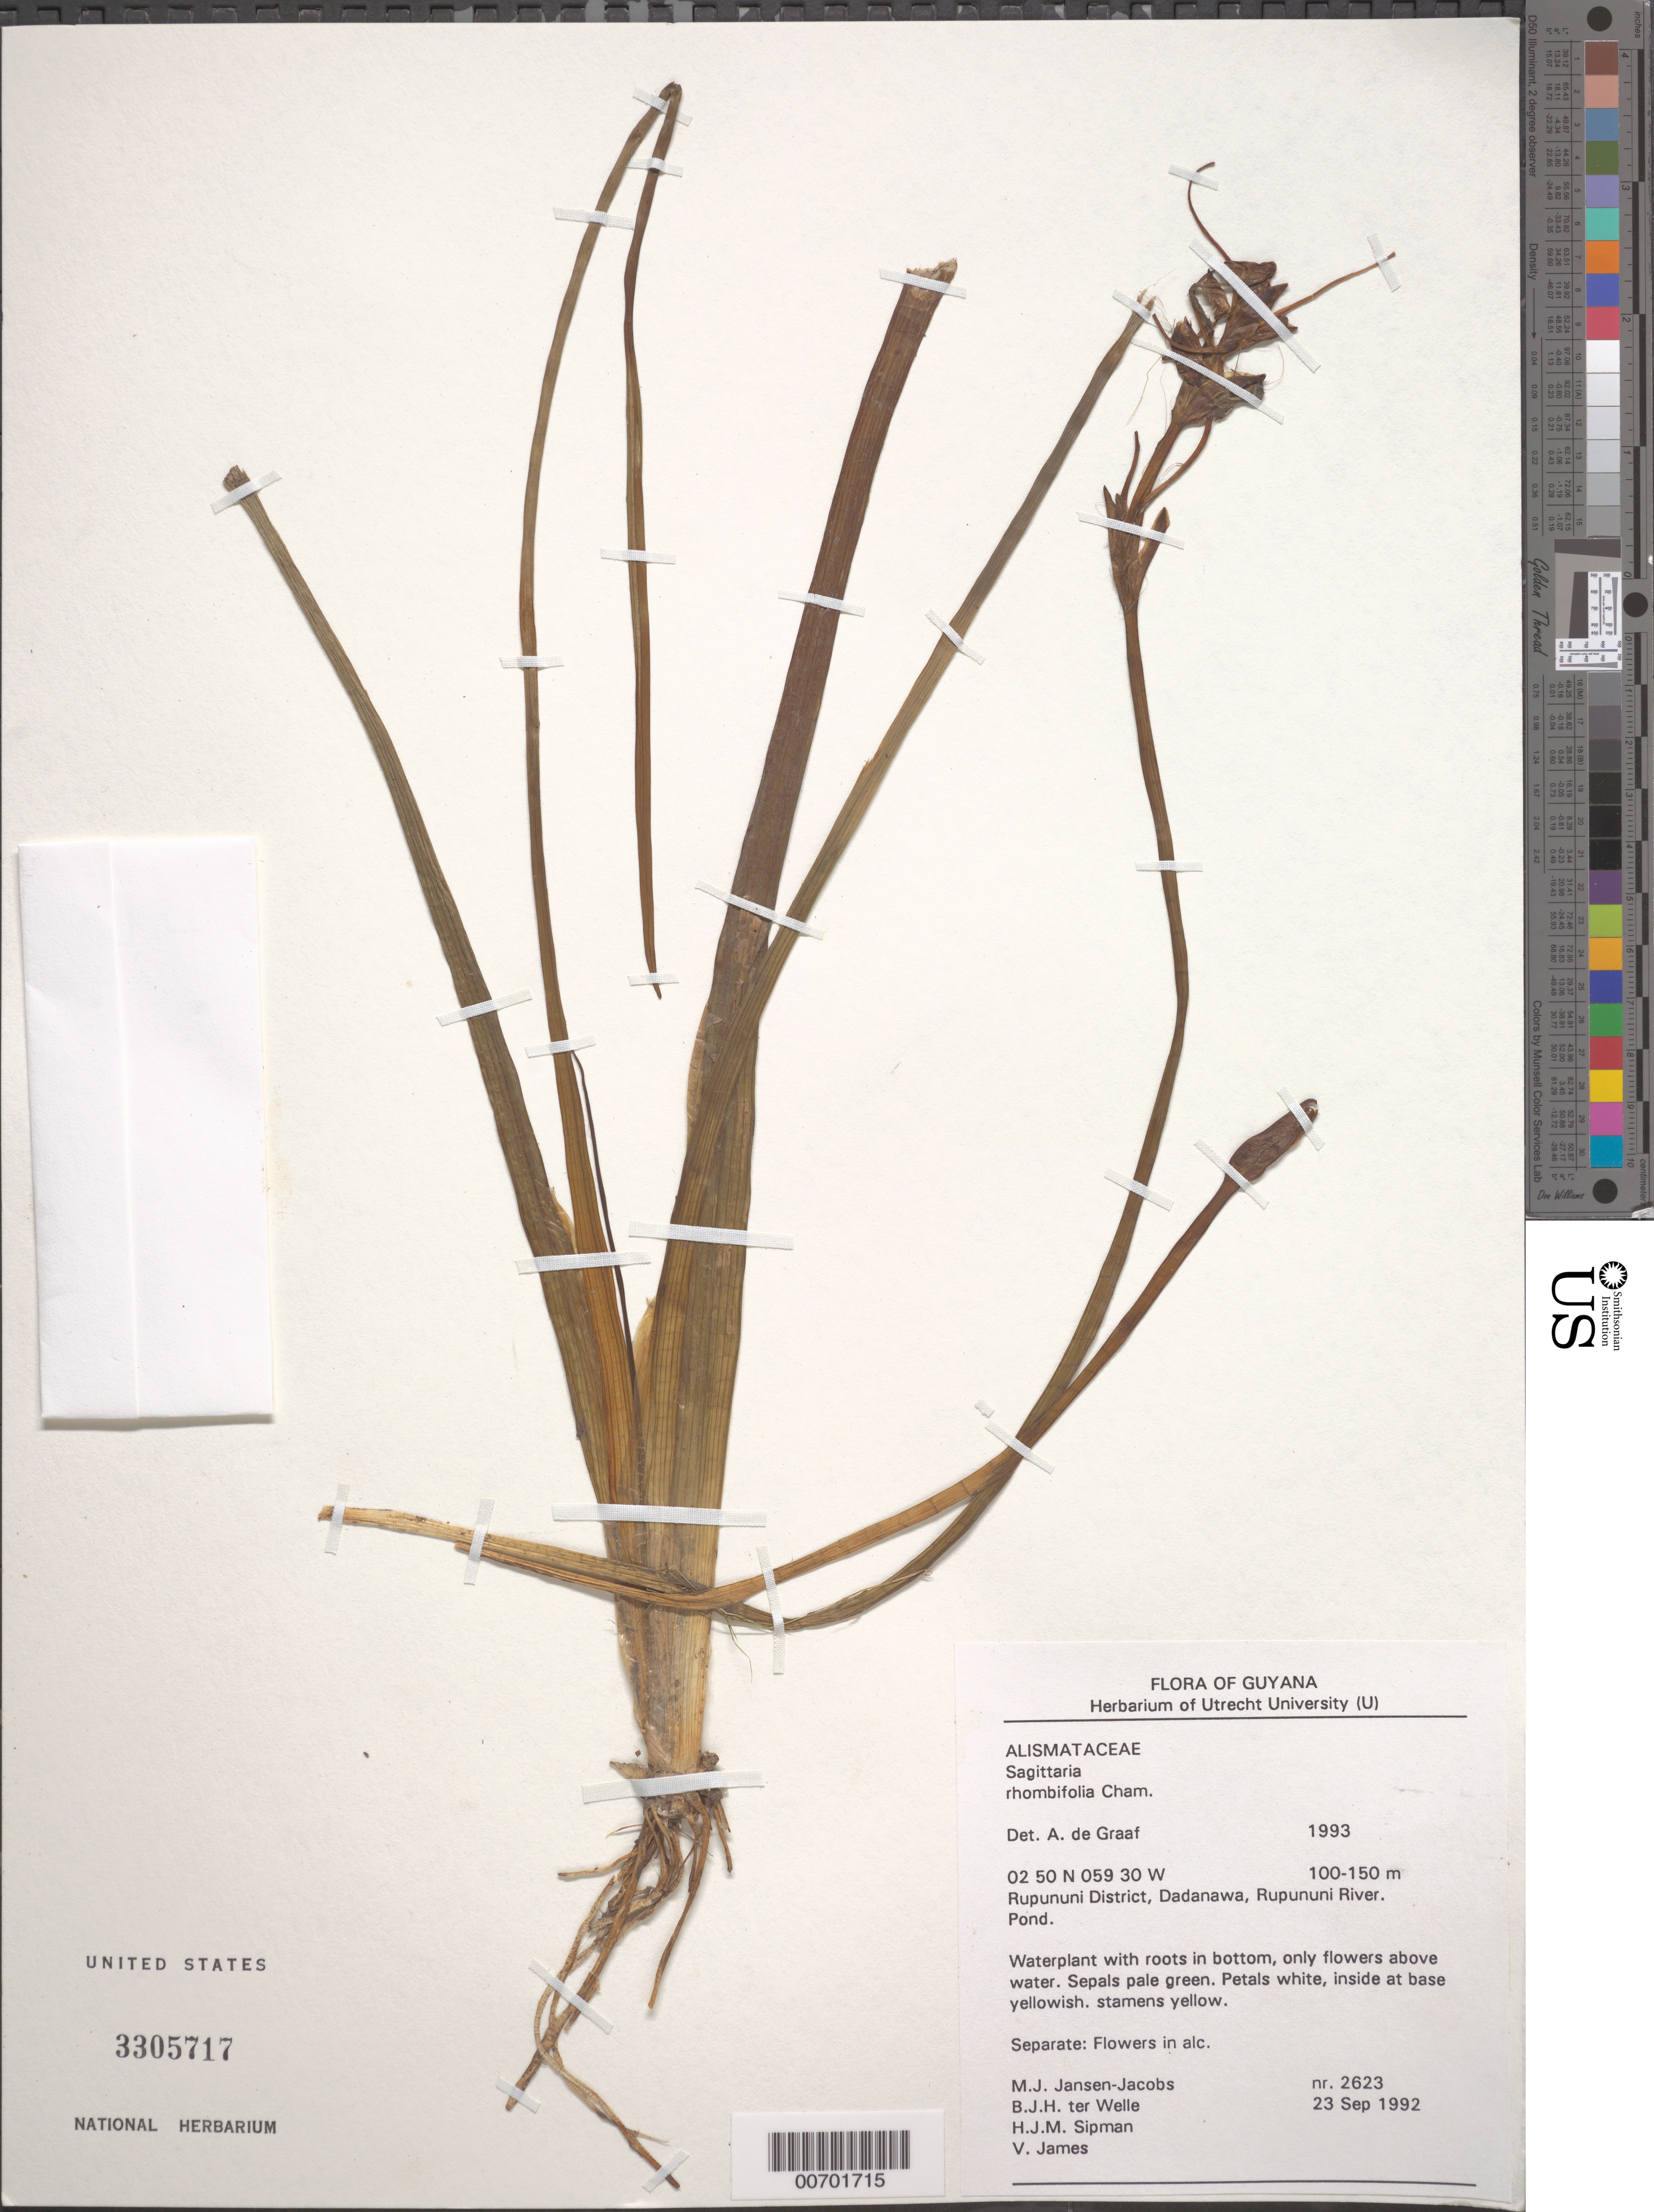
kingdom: Plantae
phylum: Tracheophyta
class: Liliopsida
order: Alismatales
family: Alismataceae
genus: Sagittaria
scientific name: Sagittaria rhombifolia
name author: Cham.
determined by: de Graaf, A.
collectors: M. J. Jansen-Jacobs, B. Welle, H. J. M. Sipman & V. James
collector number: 2623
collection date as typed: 23-Sep-92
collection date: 1992-09-23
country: Guyana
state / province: U. Takutu-U. Essequibo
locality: Dadanawa, Rupununi River, Rupununi District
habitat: Pond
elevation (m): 100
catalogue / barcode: US 3305717